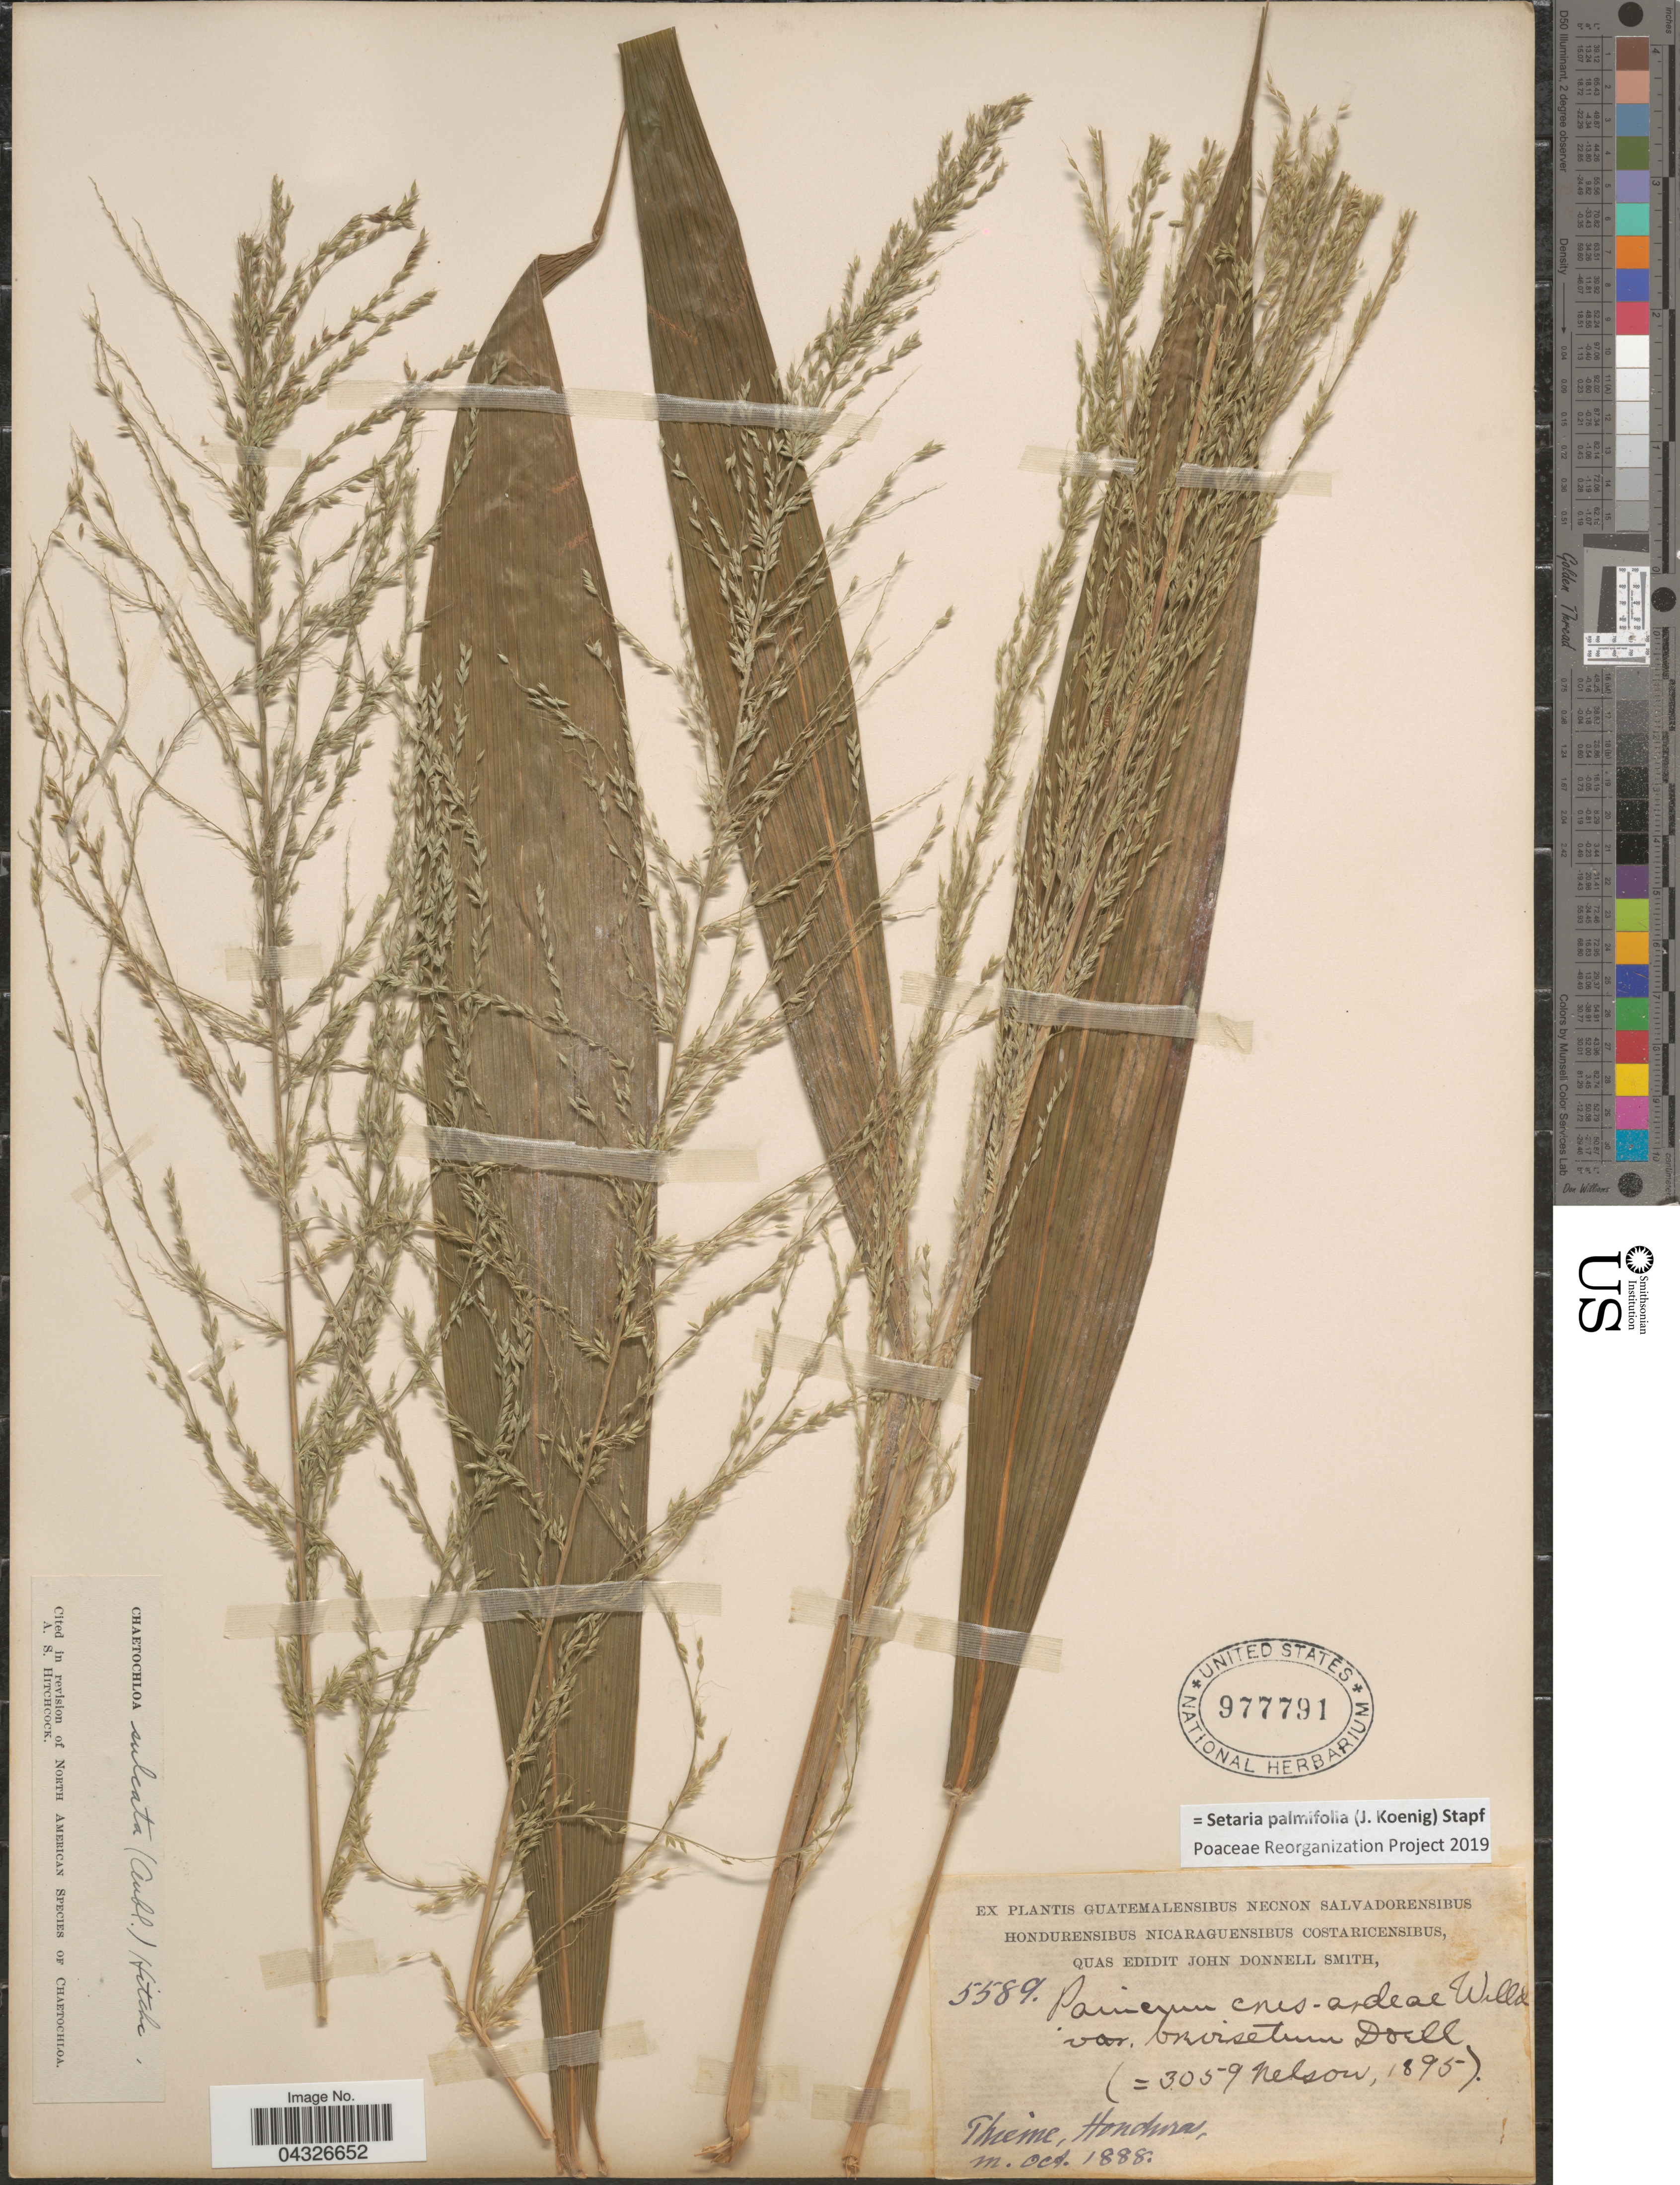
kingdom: Plantae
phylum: Tracheophyta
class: Liliopsida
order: Poales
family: Poaceae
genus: Setaria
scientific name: Setaria palmifolia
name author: (J. Koenig) Stapf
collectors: Thieme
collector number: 5589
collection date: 1888-10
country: Honduras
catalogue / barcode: US 977791